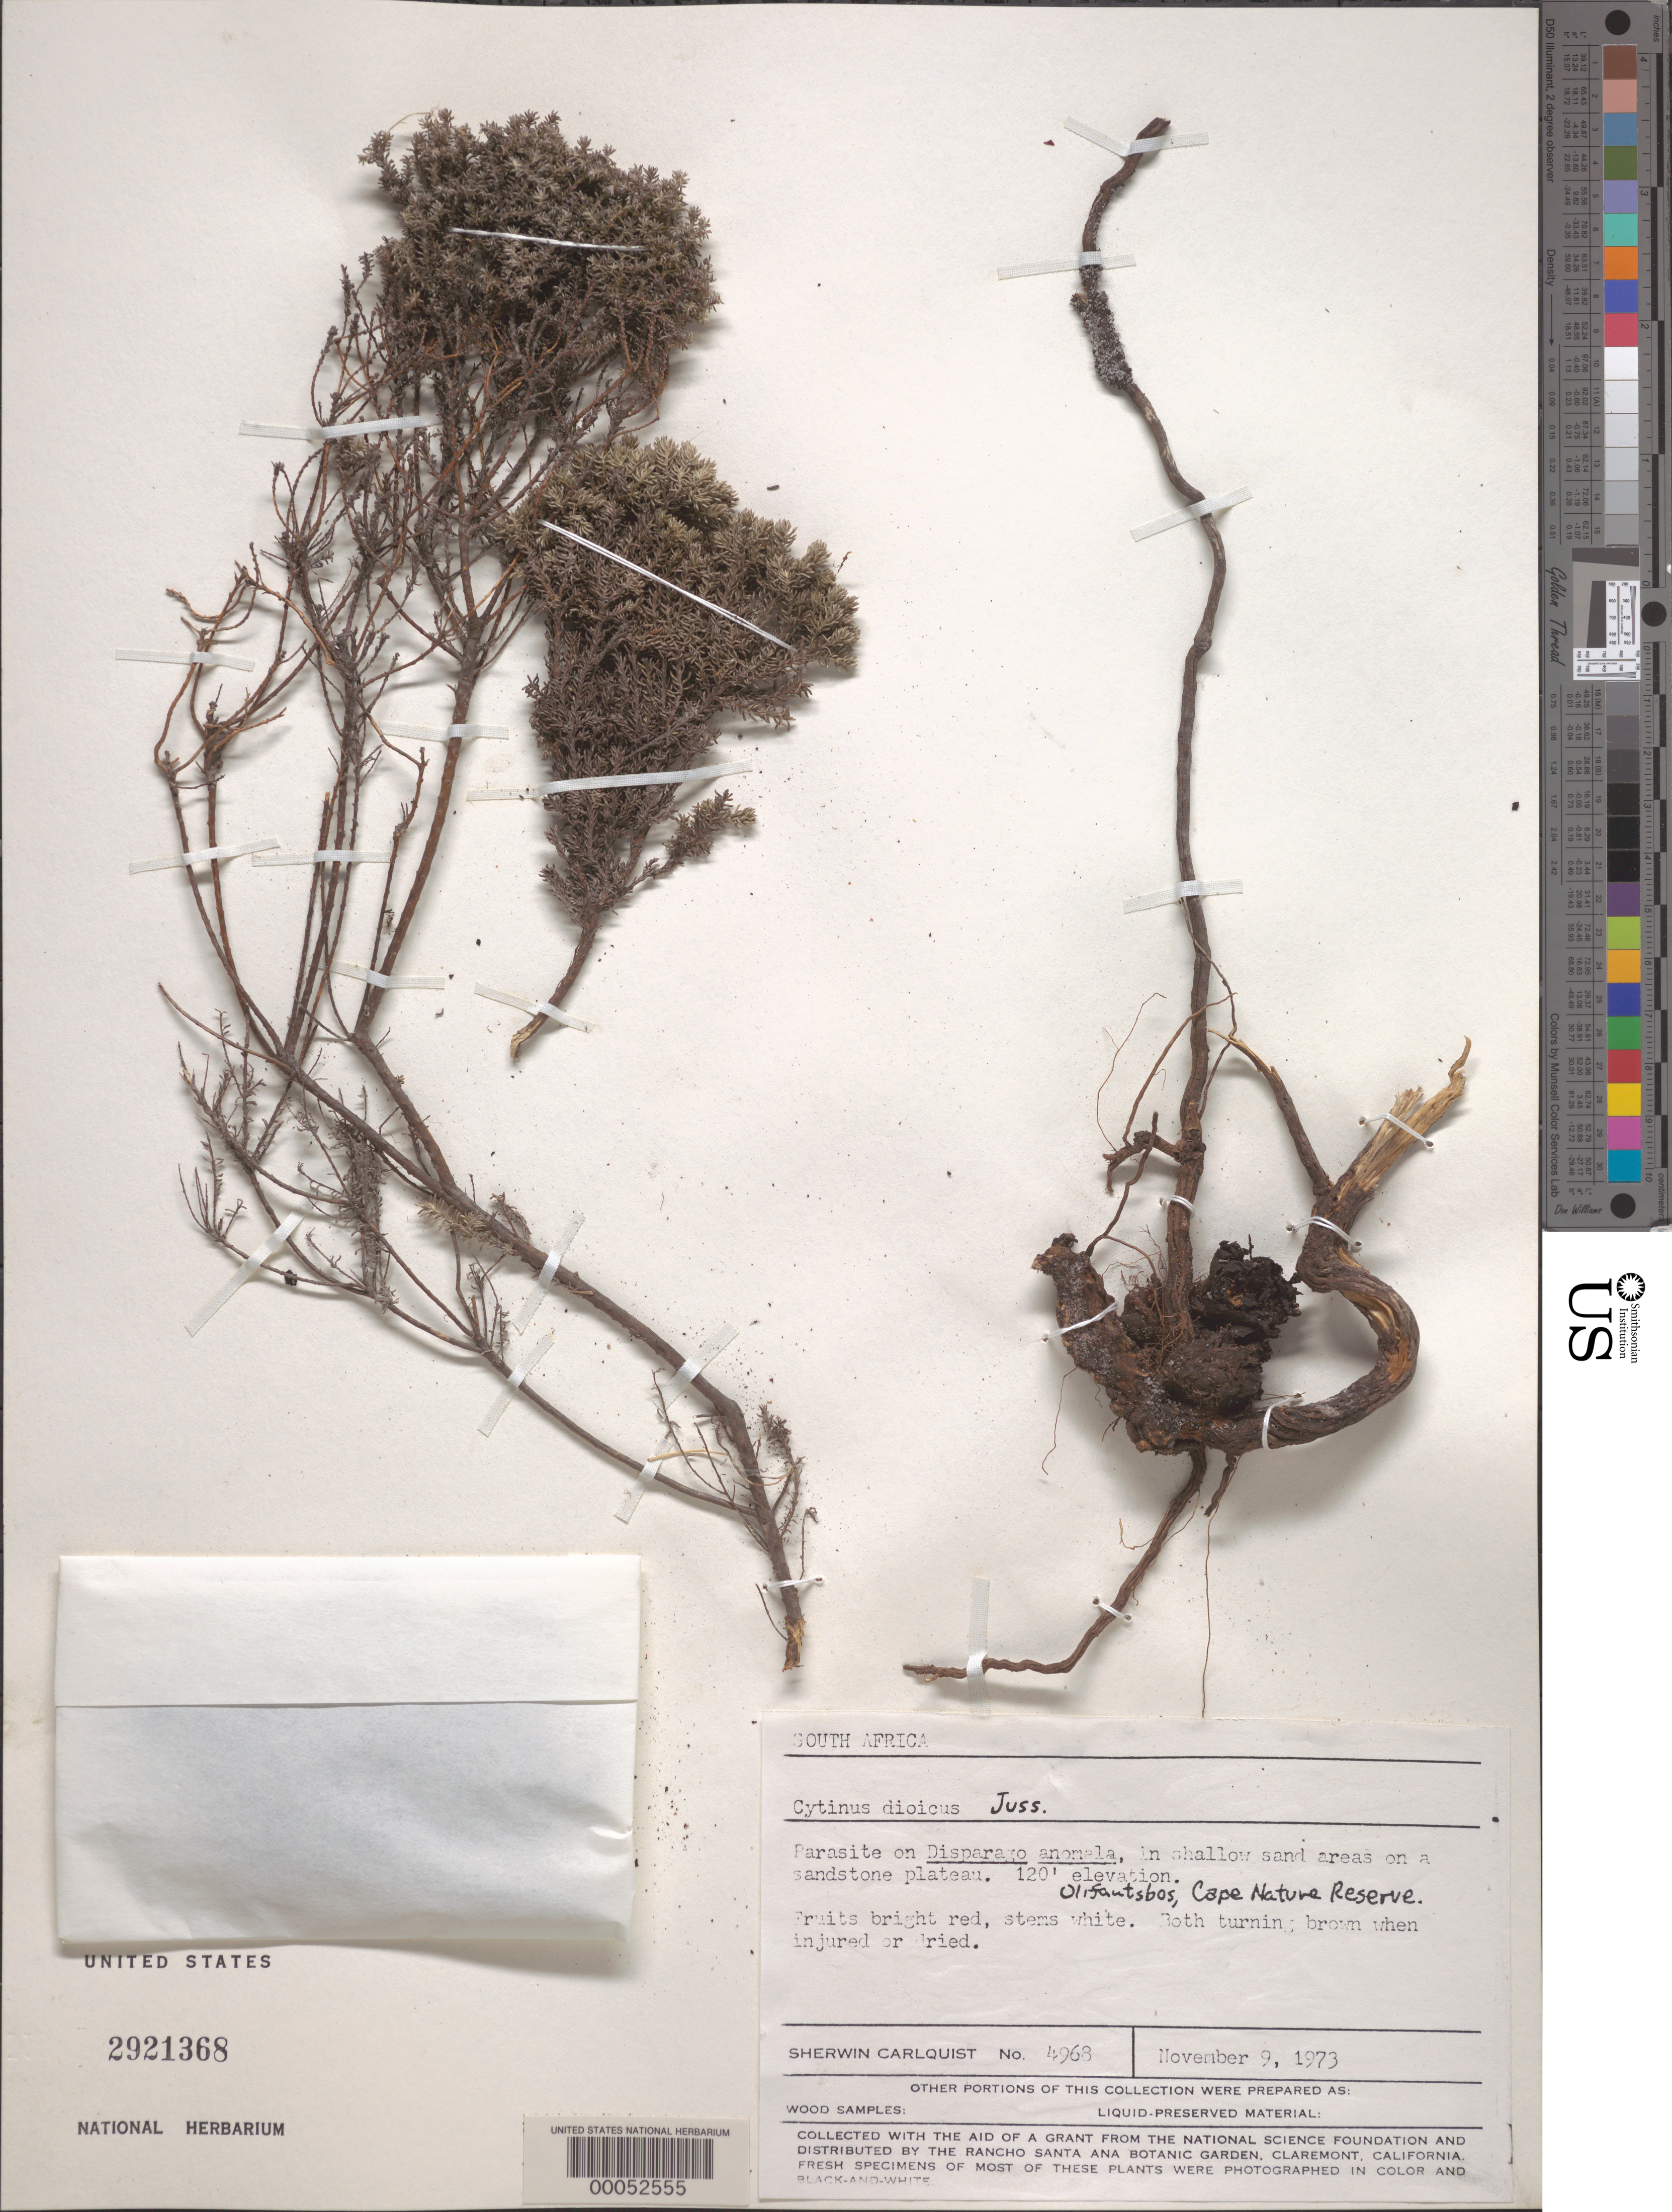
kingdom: Plantae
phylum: Tracheophyta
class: Magnoliopsida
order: Malvales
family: Cytinaceae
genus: Cytinus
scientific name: Cytinus dioicus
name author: Juss.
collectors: S. Carlquist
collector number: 4968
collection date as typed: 09 Nov 1973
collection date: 1973-11-09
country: South Africa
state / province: Western Cape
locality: Olifantsbos, cape nature reserve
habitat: Shallow sand areas on sandstone plateau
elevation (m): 37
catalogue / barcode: US 2921368